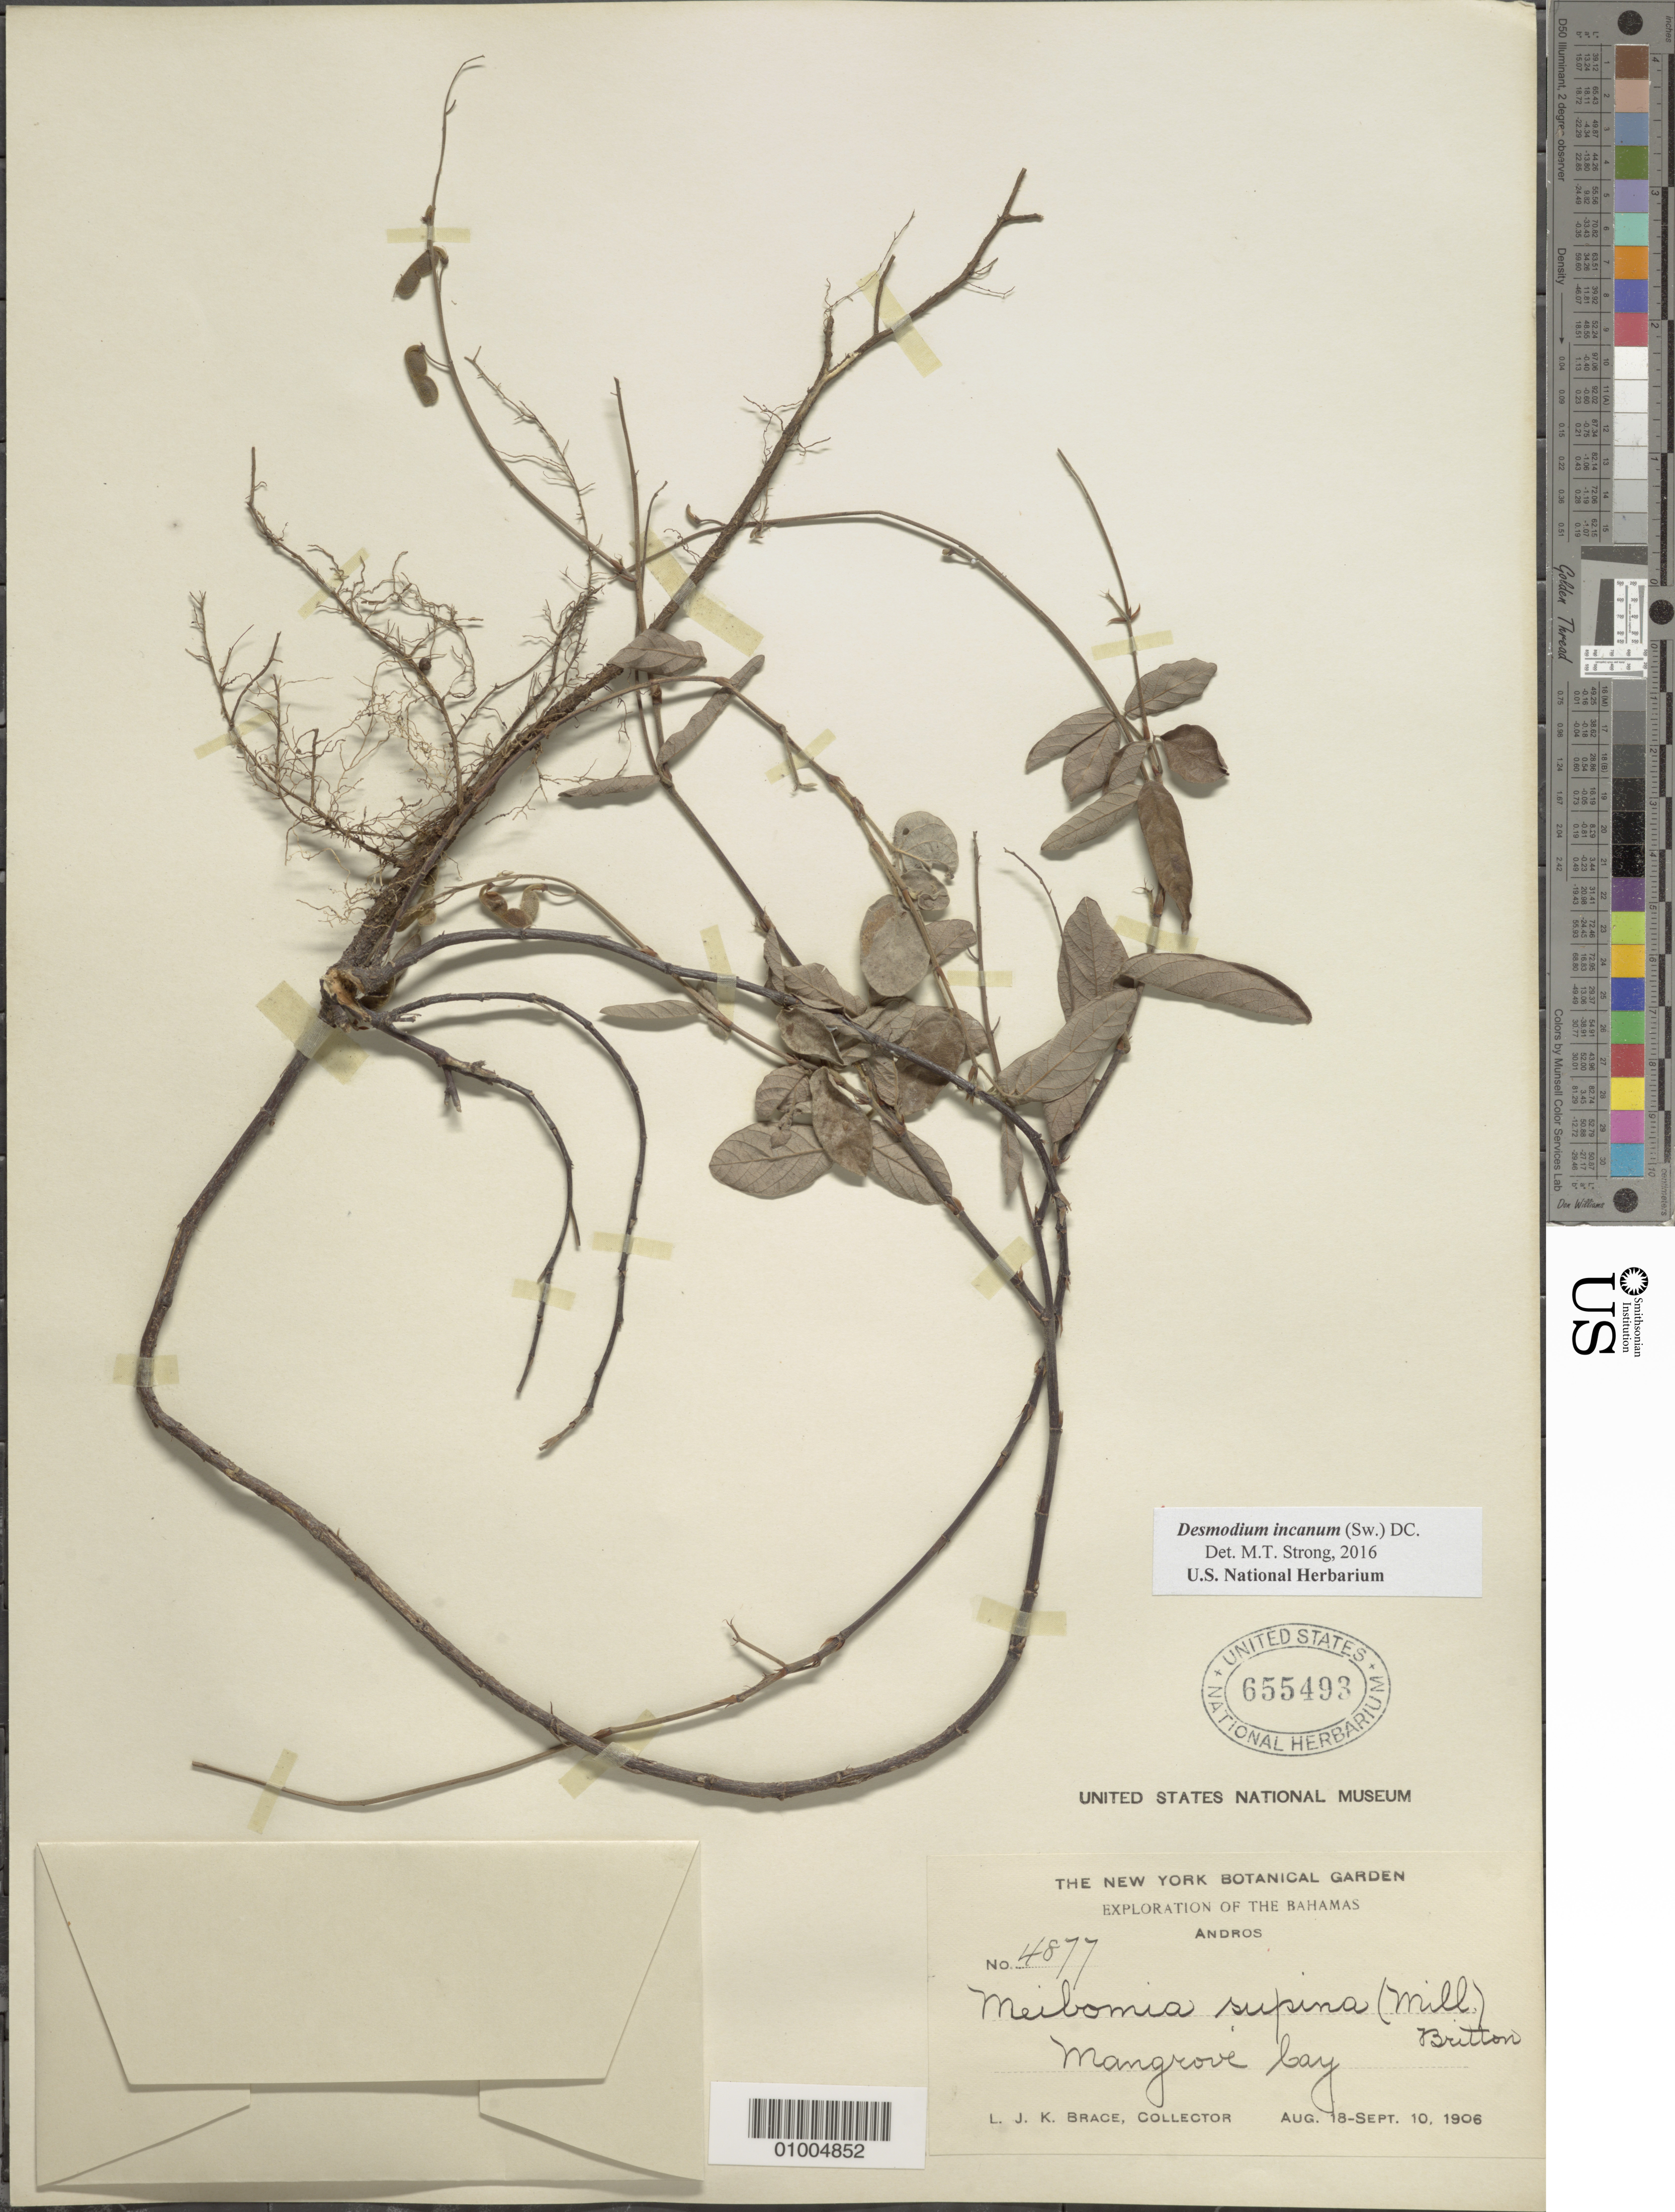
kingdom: Plantae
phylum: Tracheophyta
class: Magnoliopsida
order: Fabales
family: Fabaceae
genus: Desmodium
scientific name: Desmodium incanum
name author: (Sw.) DC.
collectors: L. J. K. Brace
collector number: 4877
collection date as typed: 18 Aug 1906 to 10 Sep 1906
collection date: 1906-08-18/1906-09-10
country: Bahamas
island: Andros I.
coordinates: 0 N, 0 E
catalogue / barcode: US 655493